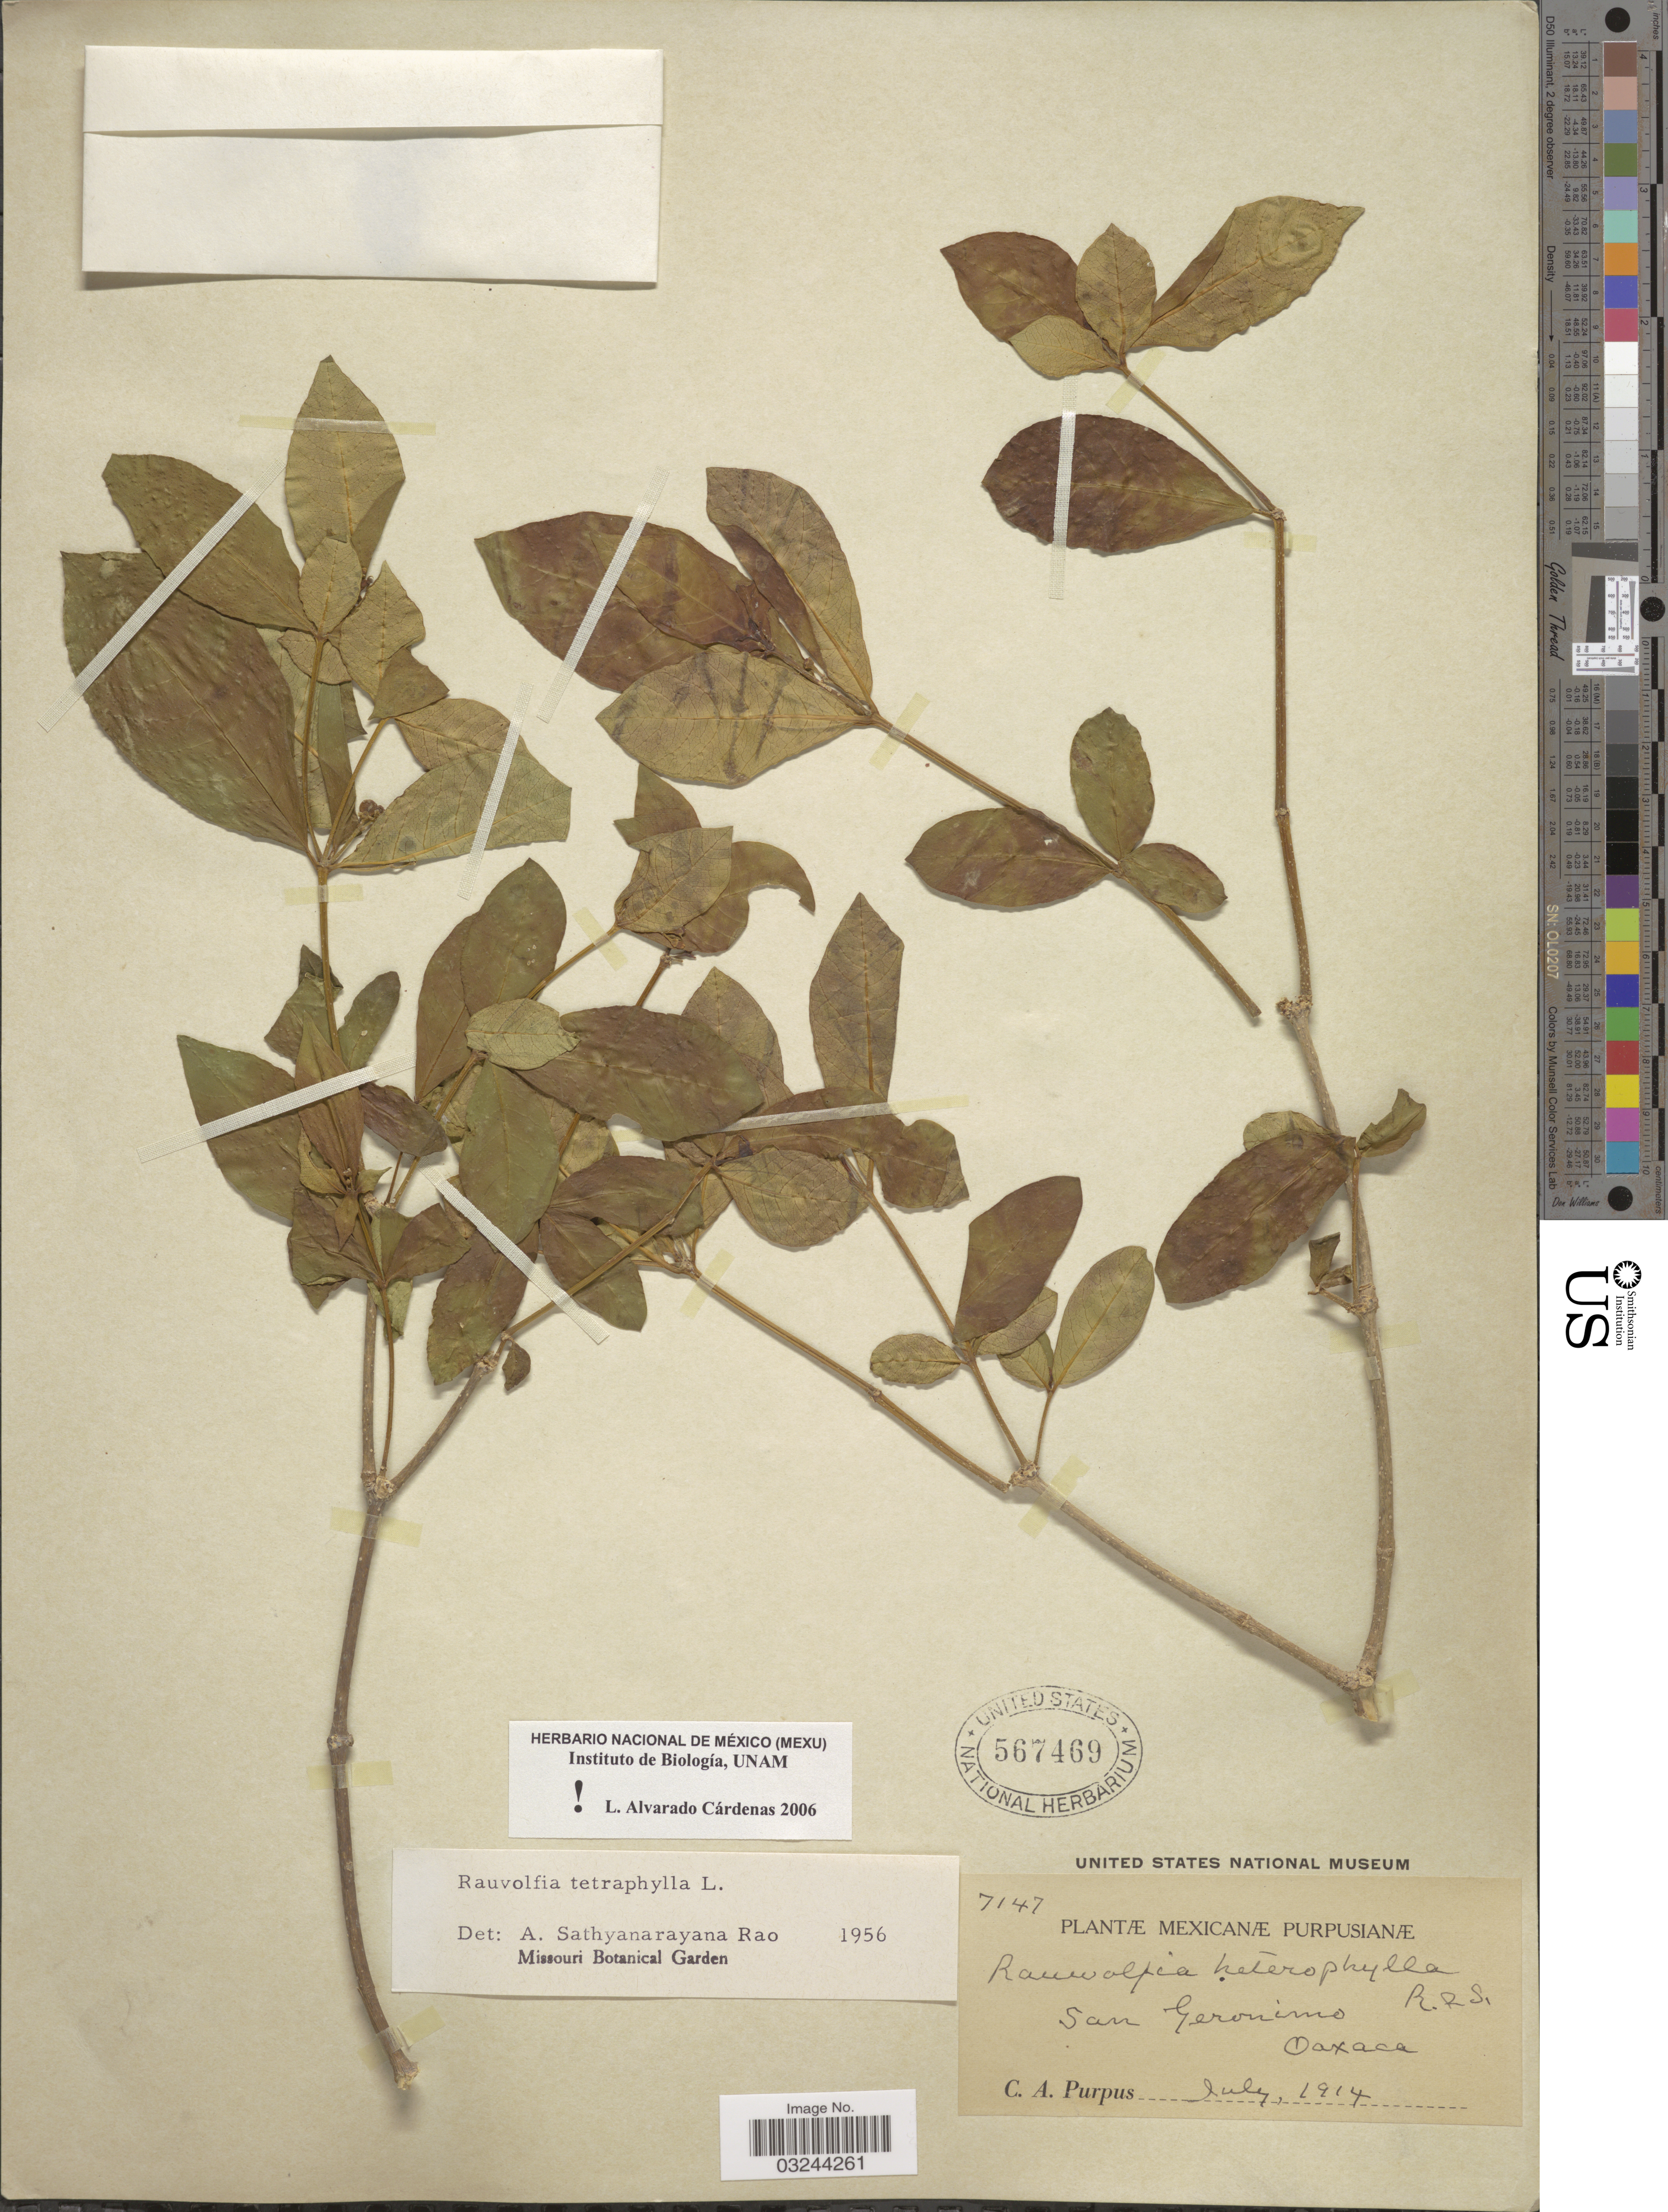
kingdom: Plantae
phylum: Tracheophyta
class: Magnoliopsida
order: Gentianales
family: Apocynaceae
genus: Rauvolfia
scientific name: Rauvolfia tetraphylla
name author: L.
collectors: C. A. Purpus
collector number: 7147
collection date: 1914-07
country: Mexico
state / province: Oaxaca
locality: San Geronimo.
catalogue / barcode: US 567469